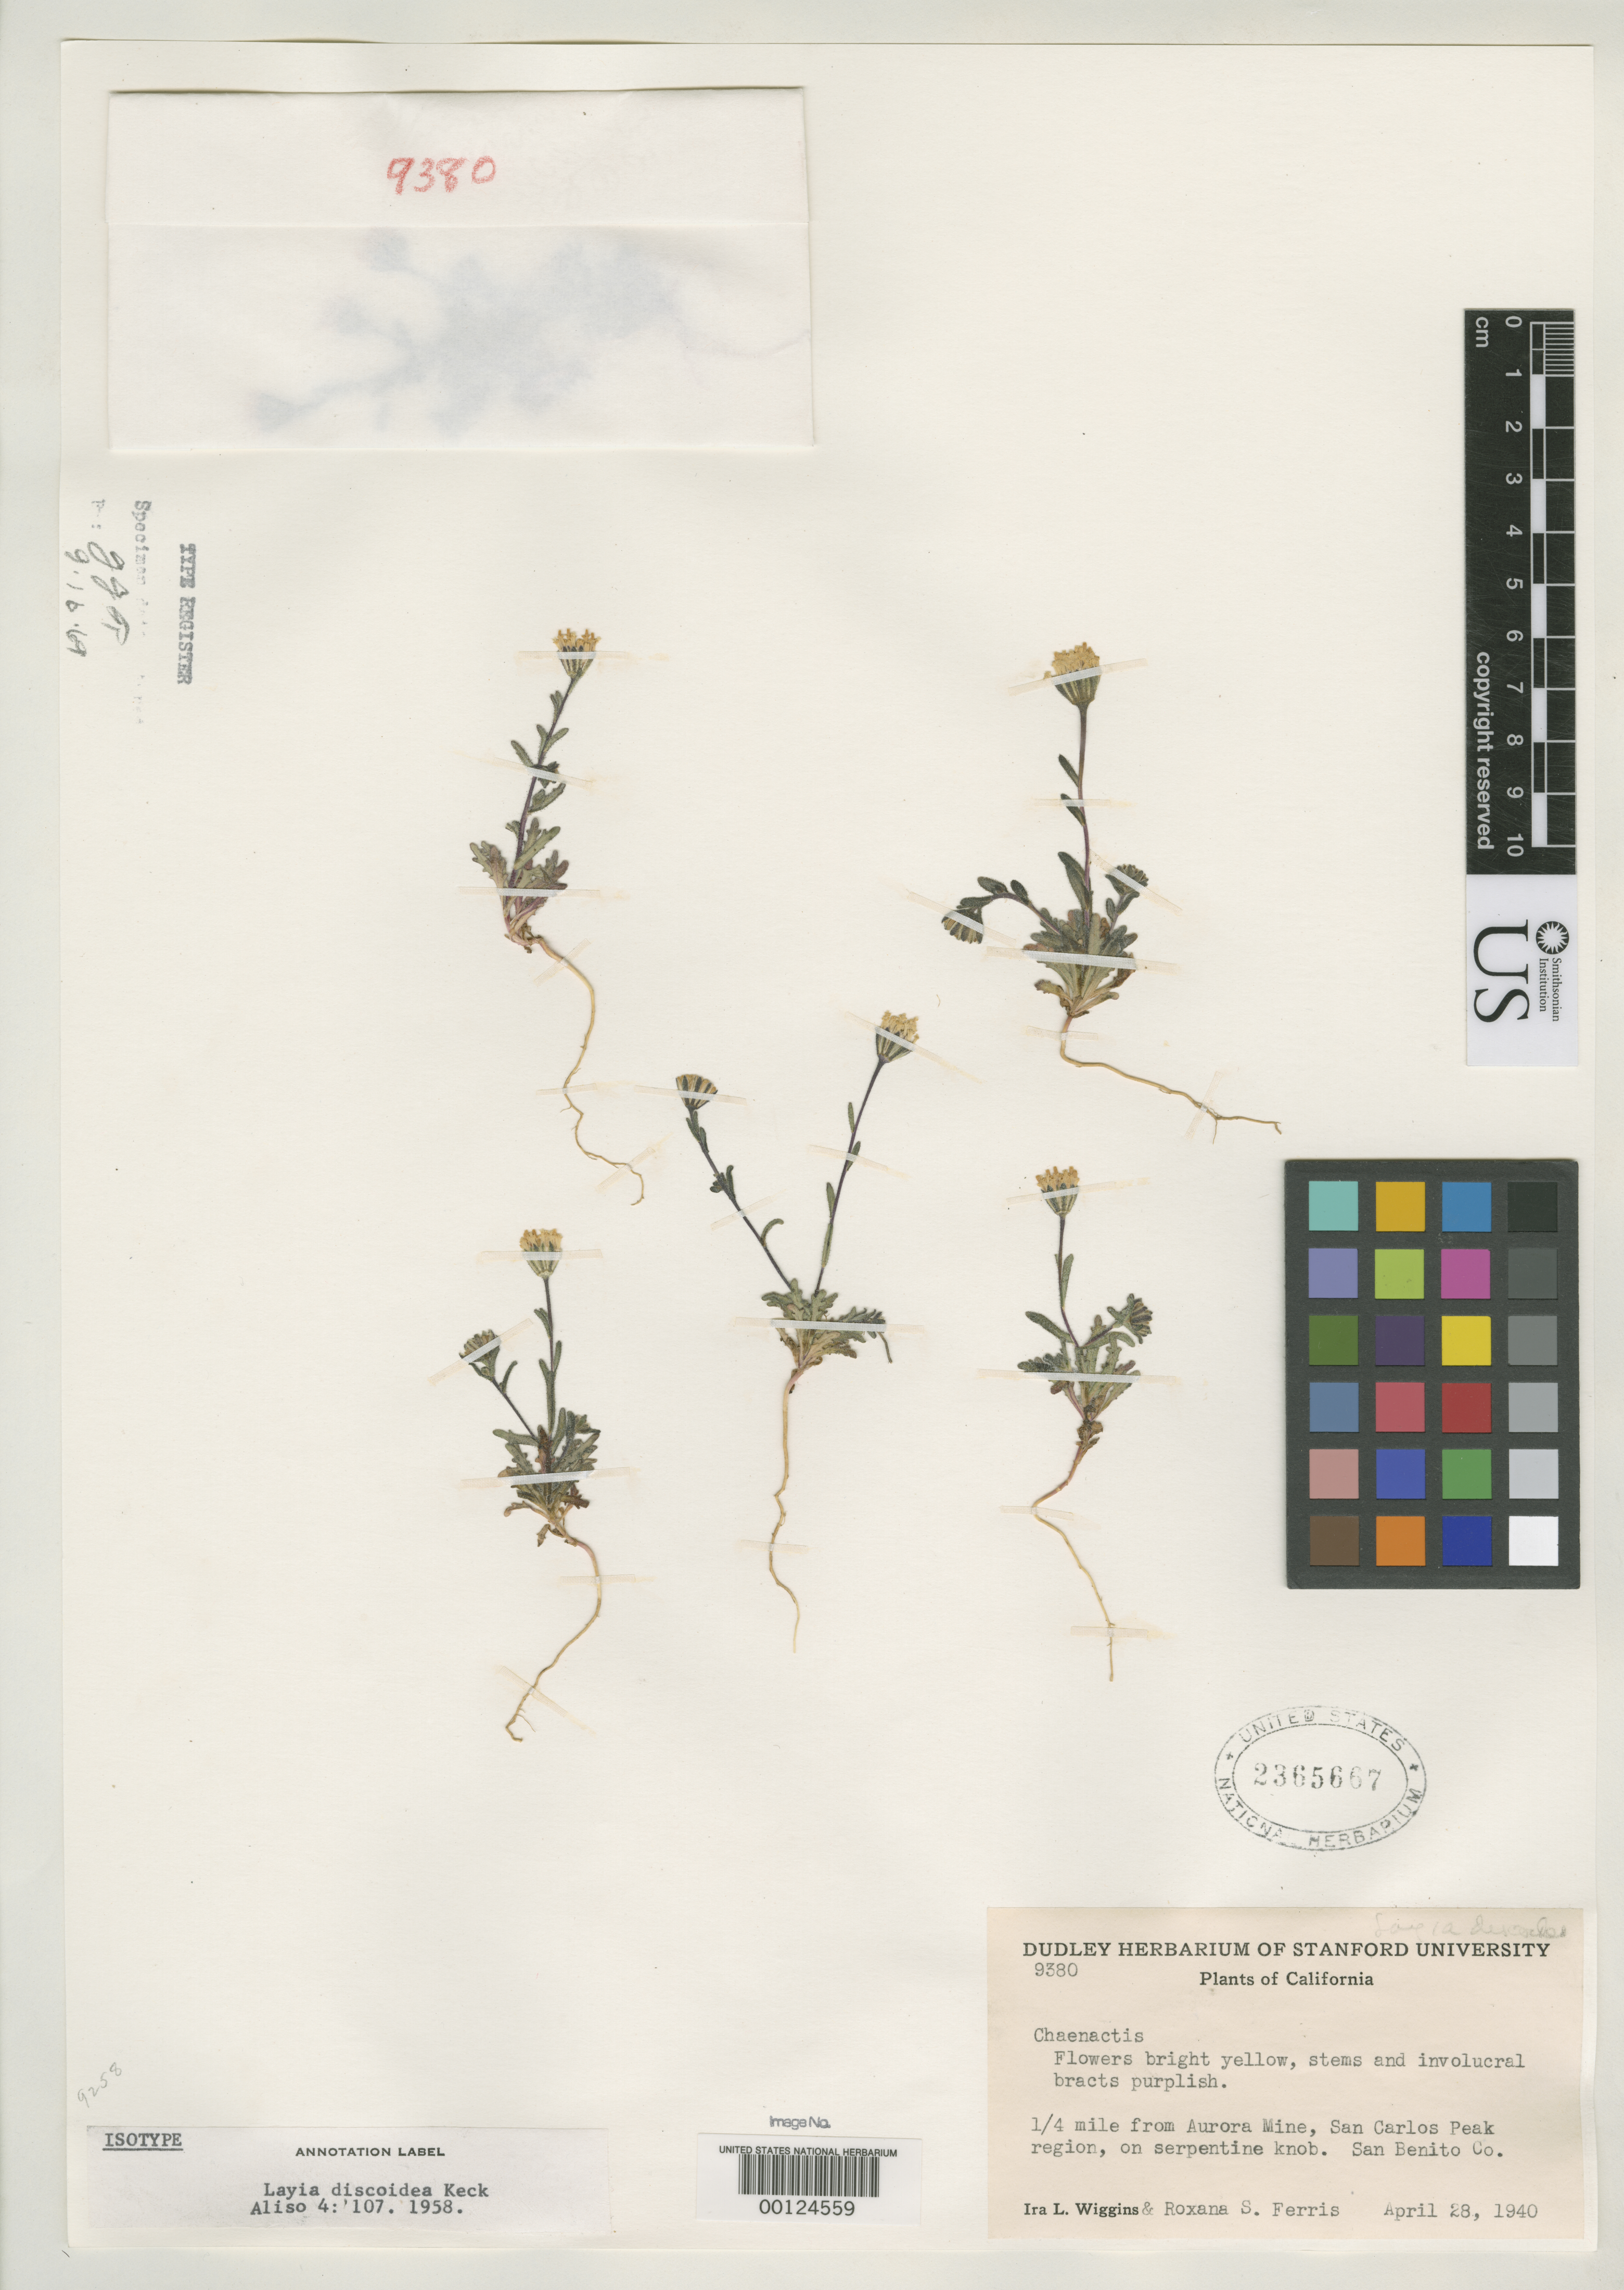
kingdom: Plantae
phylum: Tracheophyta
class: Magnoliopsida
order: Asterales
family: Asteraceae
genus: Layia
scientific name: Layia discoidea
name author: D.D. Keck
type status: Isotype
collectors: I. L. Wiggins & R. S. Ferris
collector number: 9380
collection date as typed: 28 Apr 1940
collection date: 1940-04-28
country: United States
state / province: California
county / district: San Benito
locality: Aurora Mine.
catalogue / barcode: US 2365667